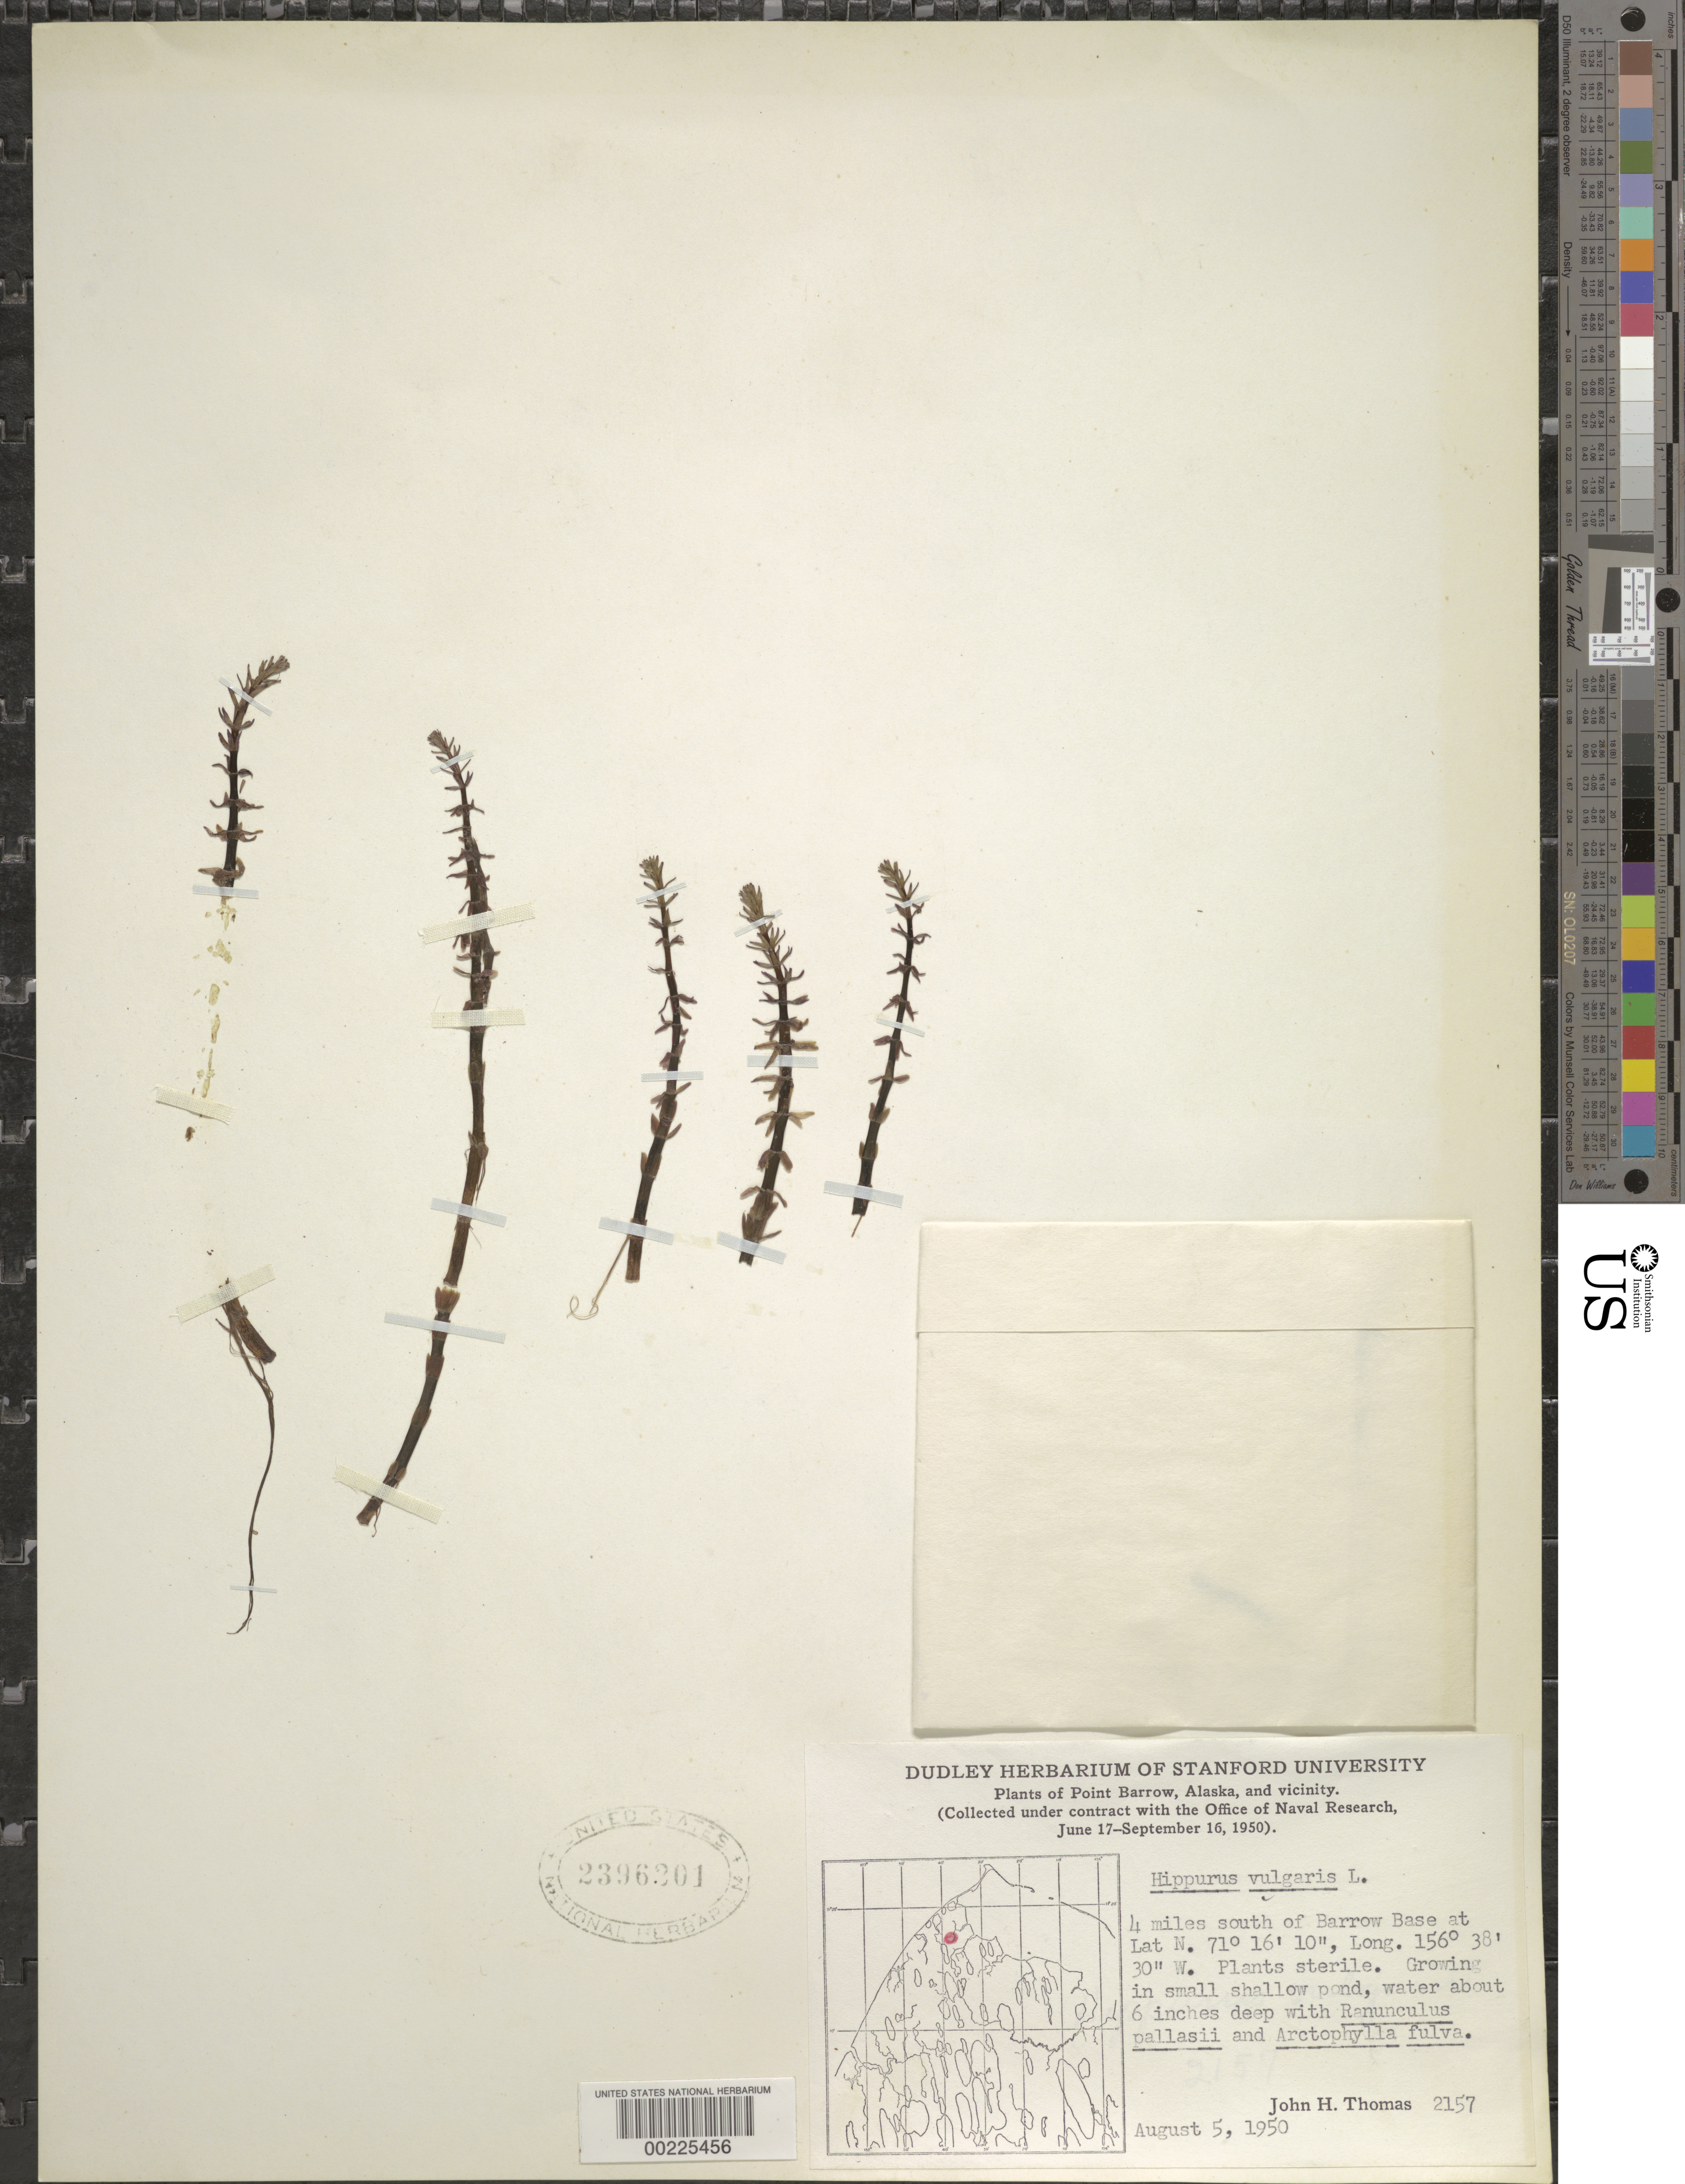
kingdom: Plantae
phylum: Tracheophyta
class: Magnoliopsida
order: Lamiales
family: Plantaginaceae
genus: Hippuris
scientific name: Hippuris vulgaris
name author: L.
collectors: J. H. Thomas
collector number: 2157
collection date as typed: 05 Aug 1950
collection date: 1950-08-05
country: United States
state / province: Alaska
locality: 4 mi s of barrow base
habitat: In small shallow pond, water about 6" deep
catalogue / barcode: US 2396201